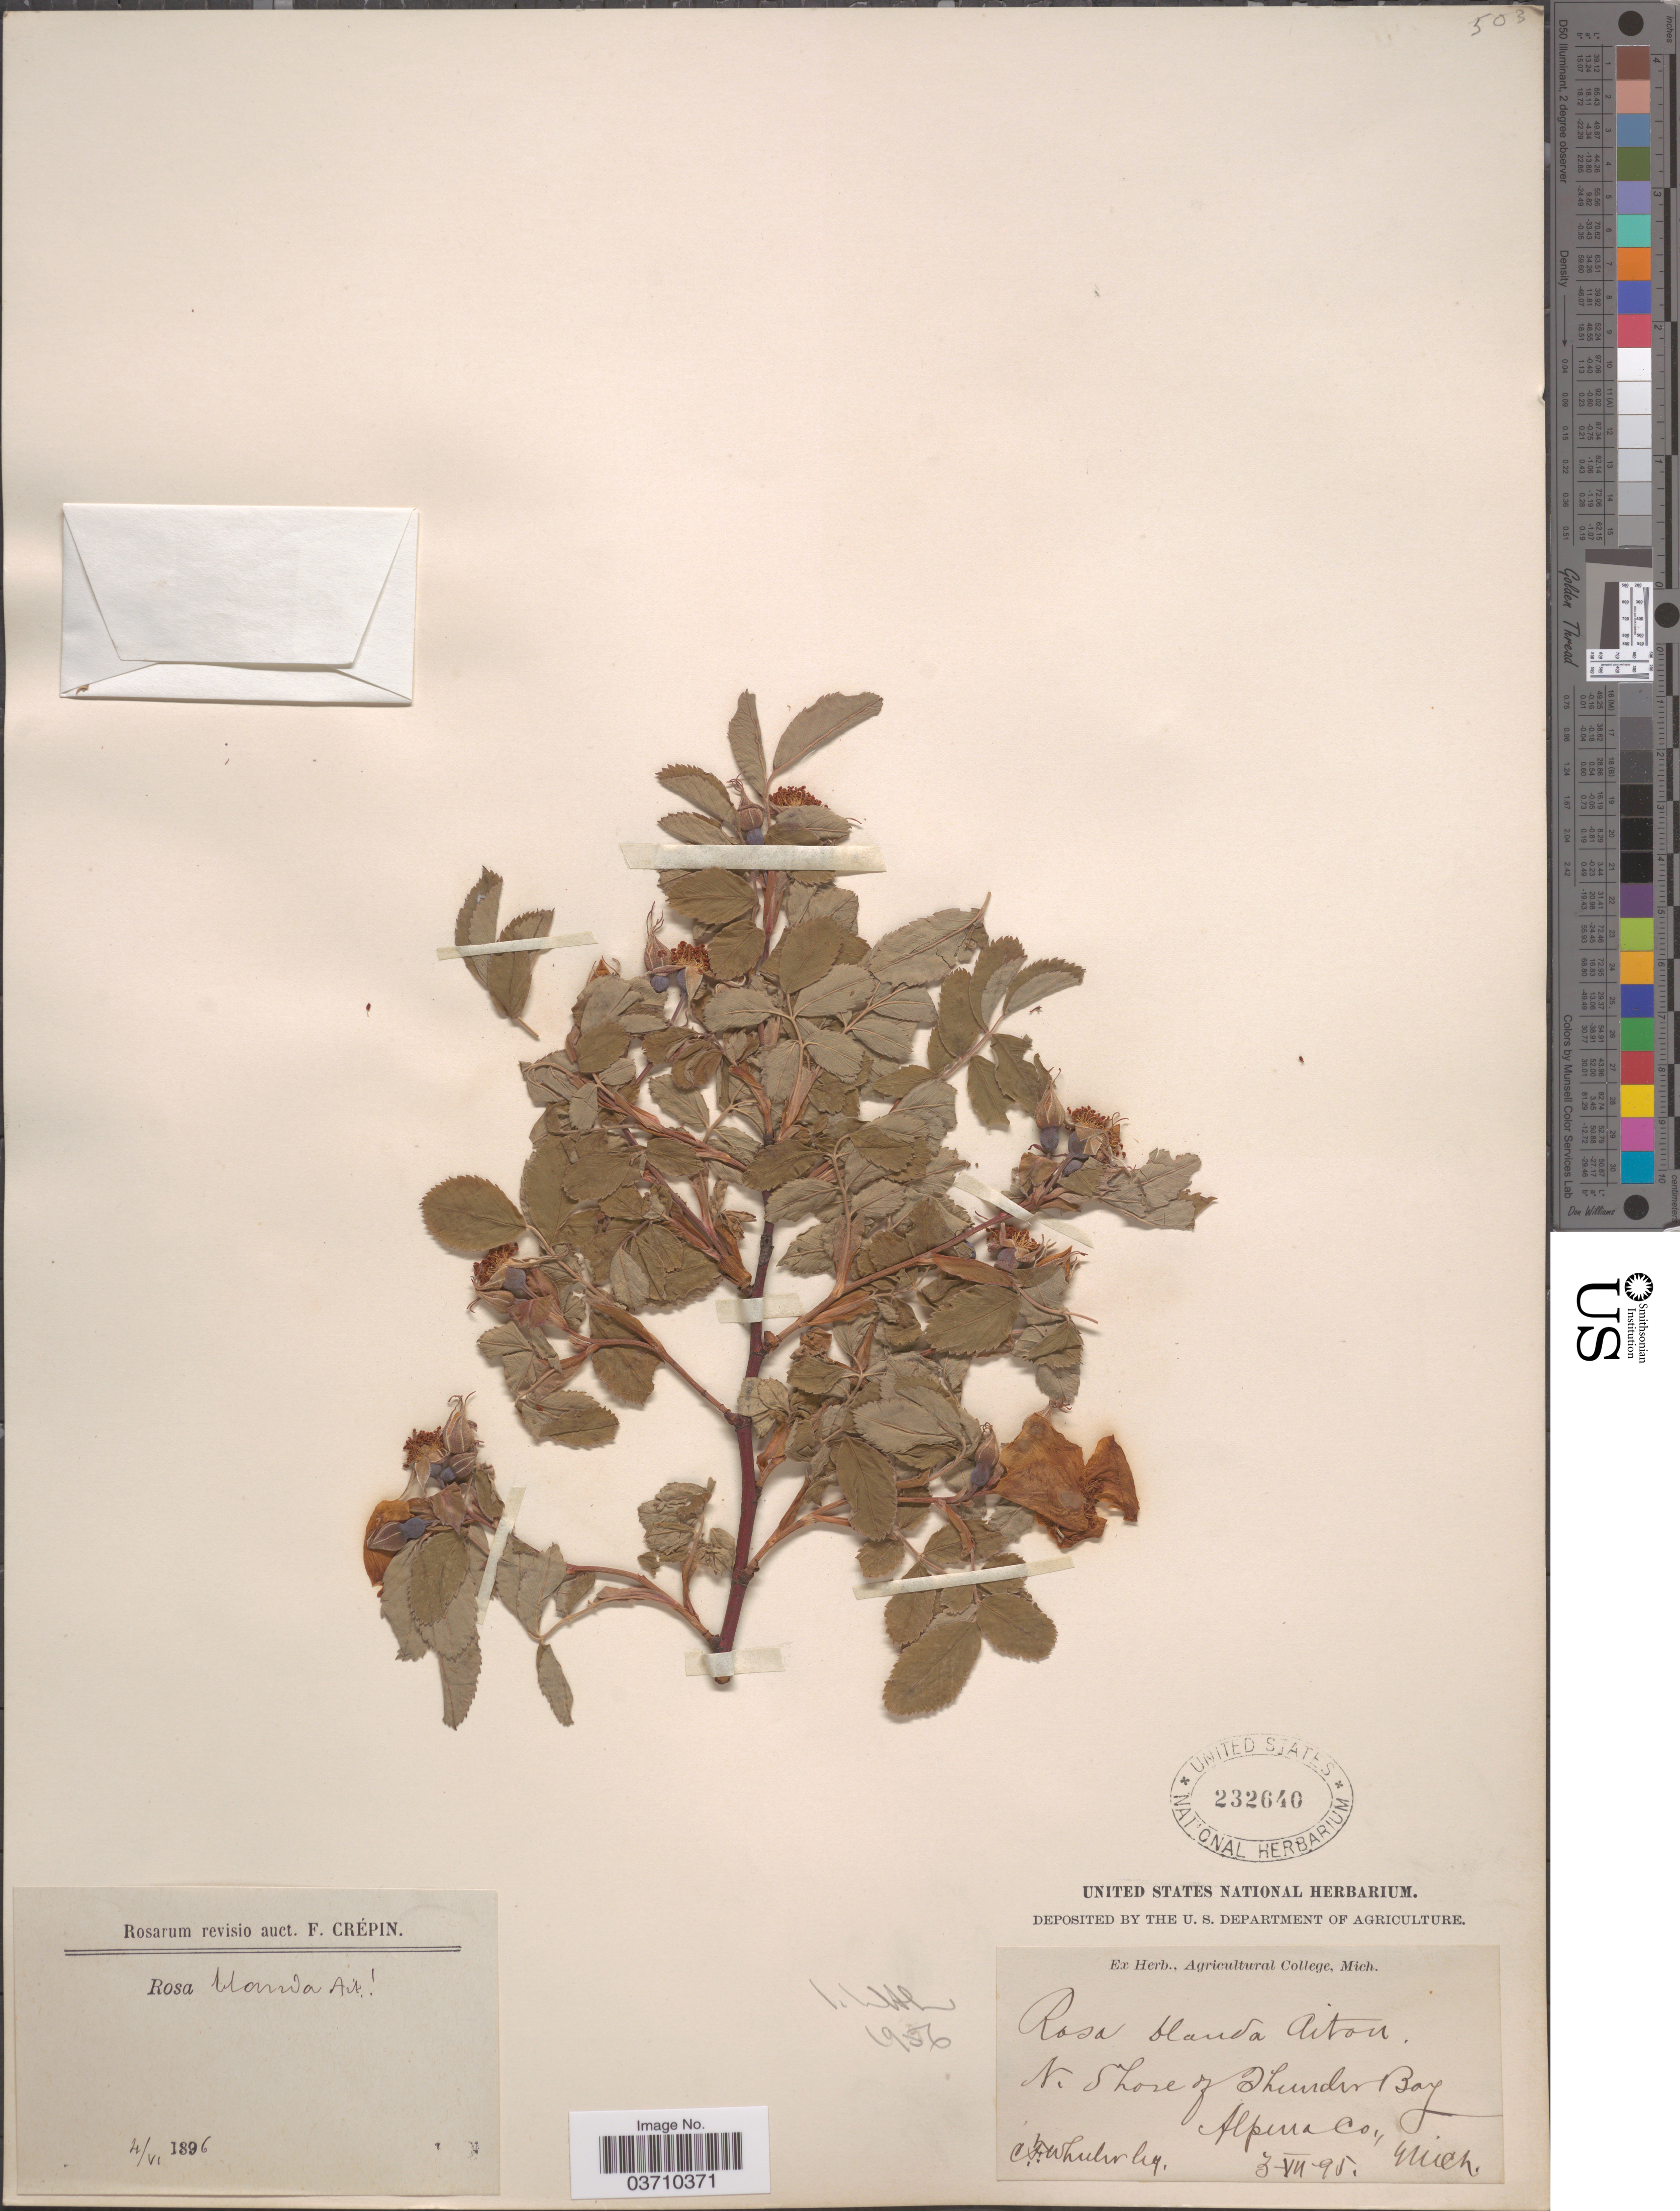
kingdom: Plantae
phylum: Tracheophyta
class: Magnoliopsida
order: Rosales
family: Rosaceae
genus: Rosa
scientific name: Rosa blanda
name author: Aiton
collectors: C. Wheeler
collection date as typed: Transcribed d/m/y: 3/7/95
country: United States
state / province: Michigan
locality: N. Shore of Thunder Bay. Alpena Co.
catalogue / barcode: US 232640